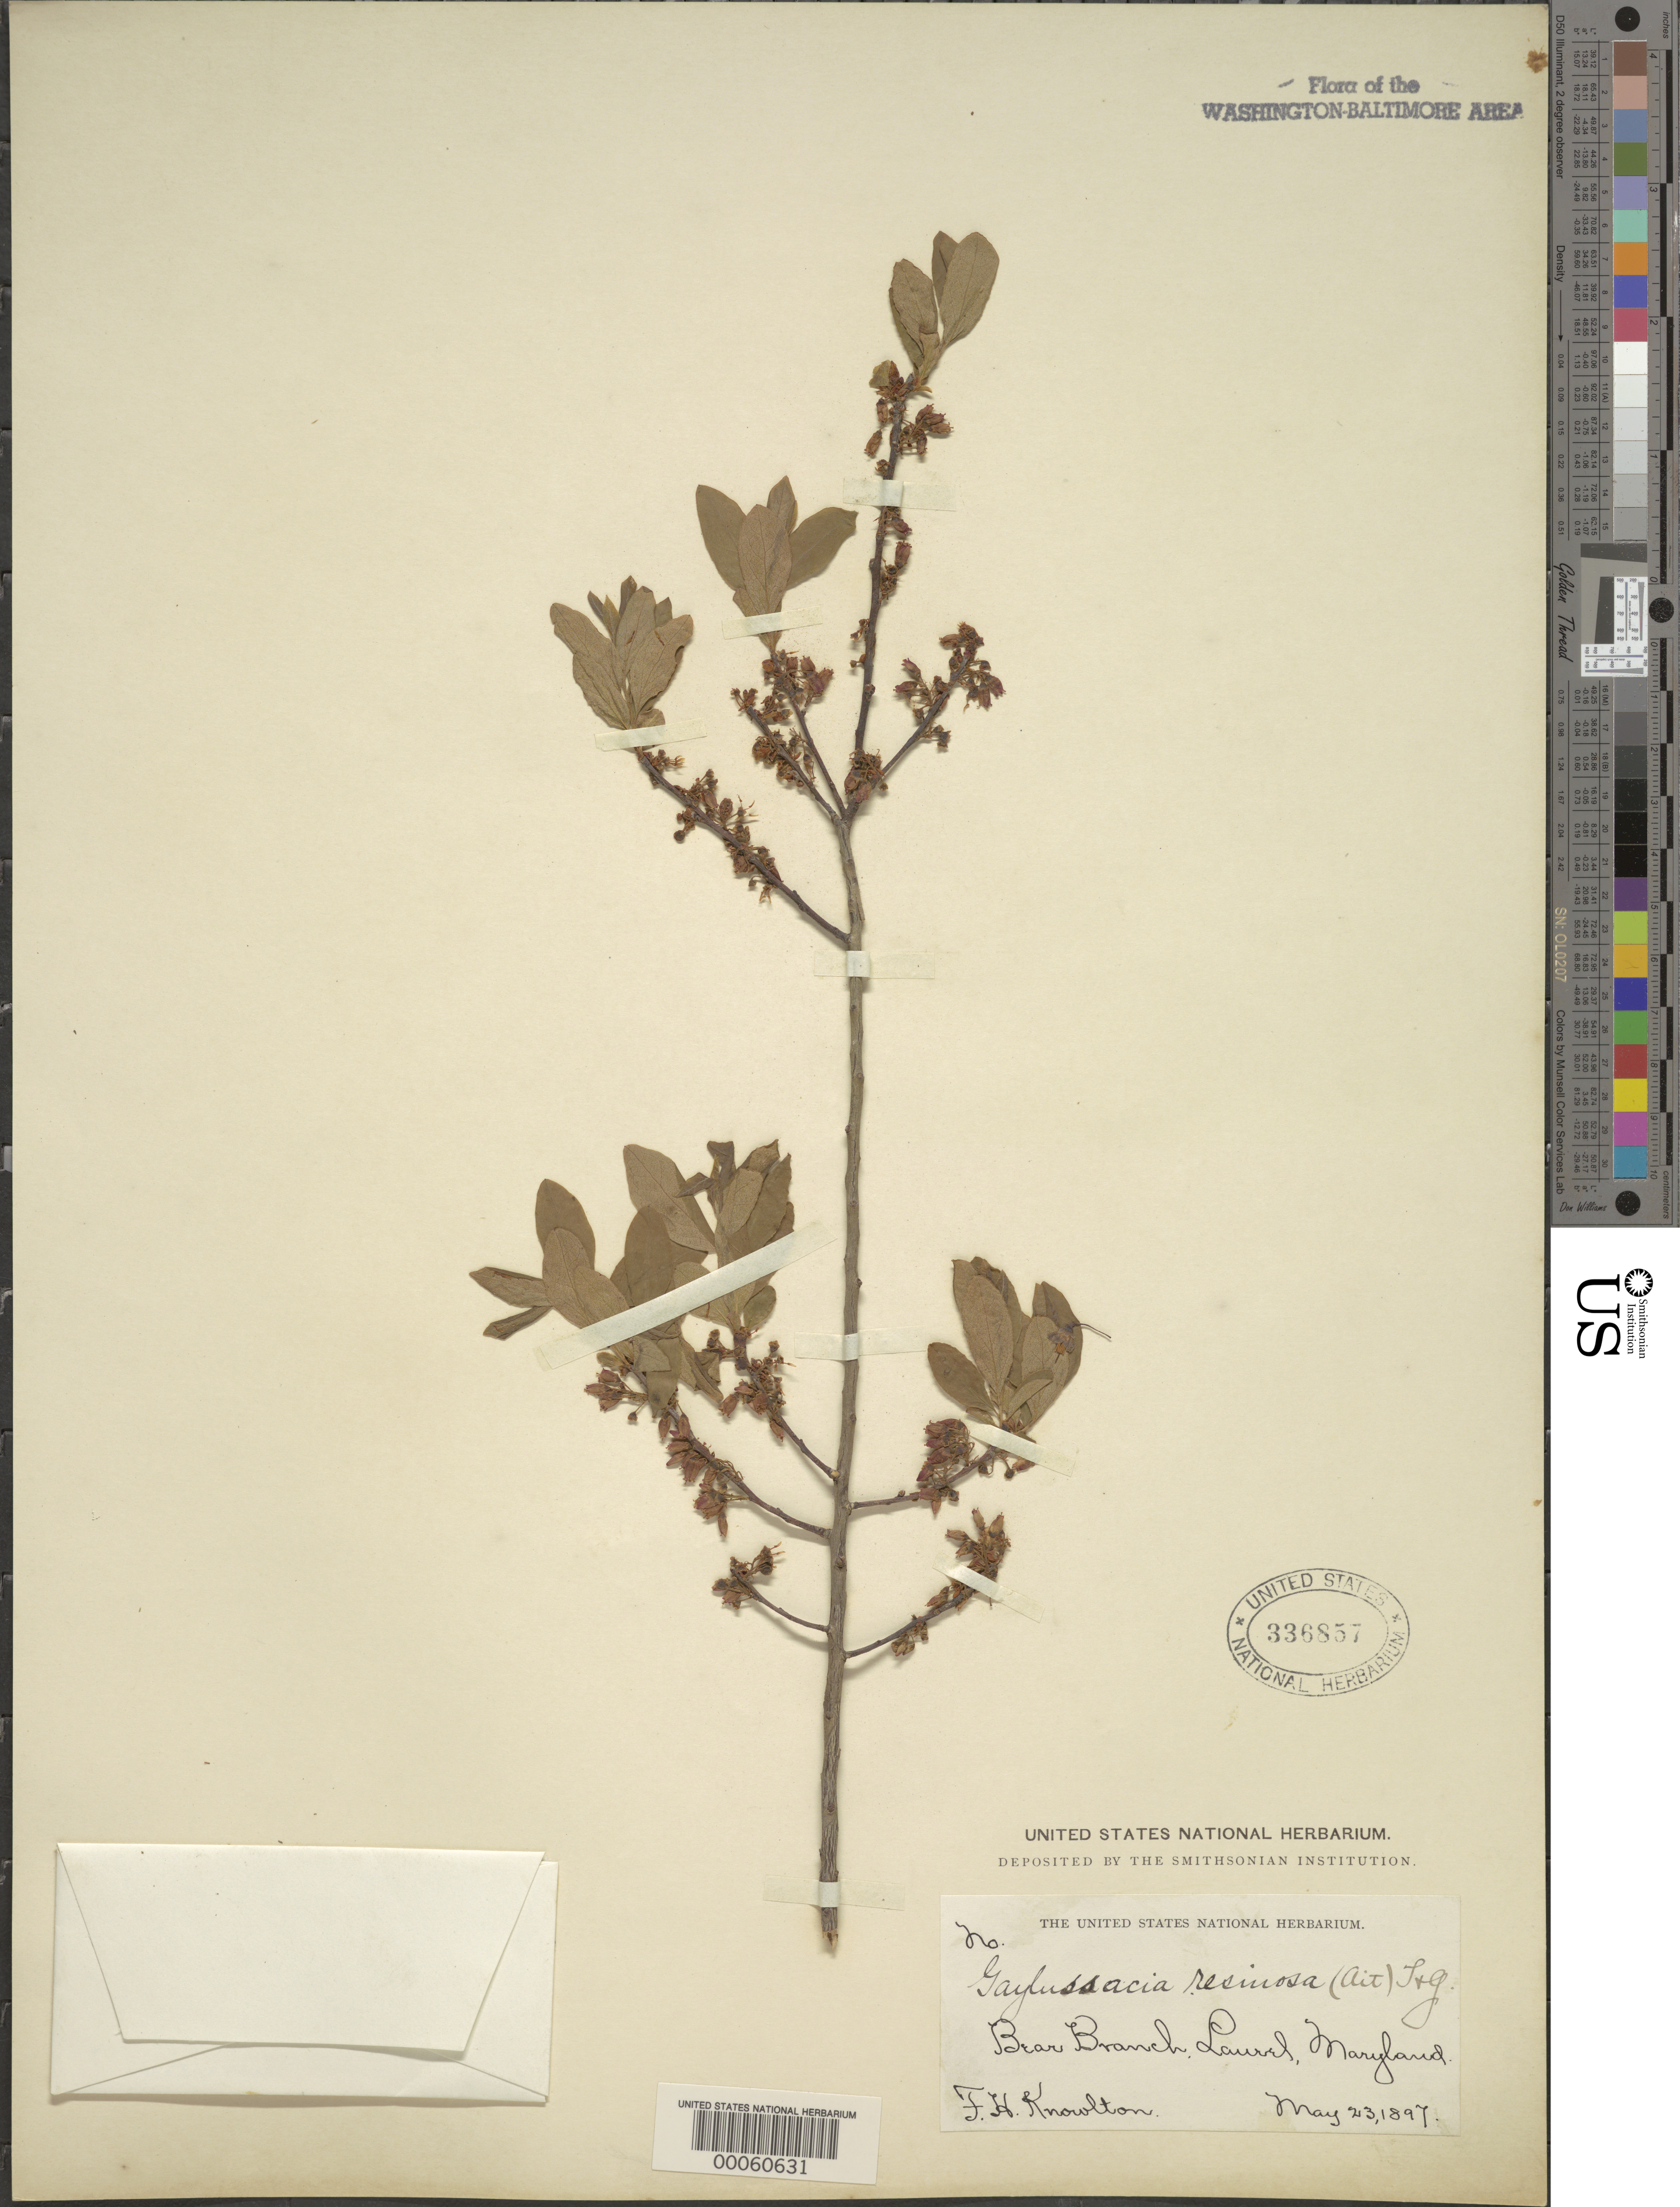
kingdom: Plantae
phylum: Tracheophyta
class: Magnoliopsida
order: Ericales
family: Ericaceae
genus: Gaylussacia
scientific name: Gaylussacia baccata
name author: (Wangenh.) K. Koch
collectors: F. H. Knowlton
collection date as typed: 23 May 1897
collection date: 1897-05-23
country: United States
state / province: Maryland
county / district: Prince George's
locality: Bear Branch, Laurel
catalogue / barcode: US 336857